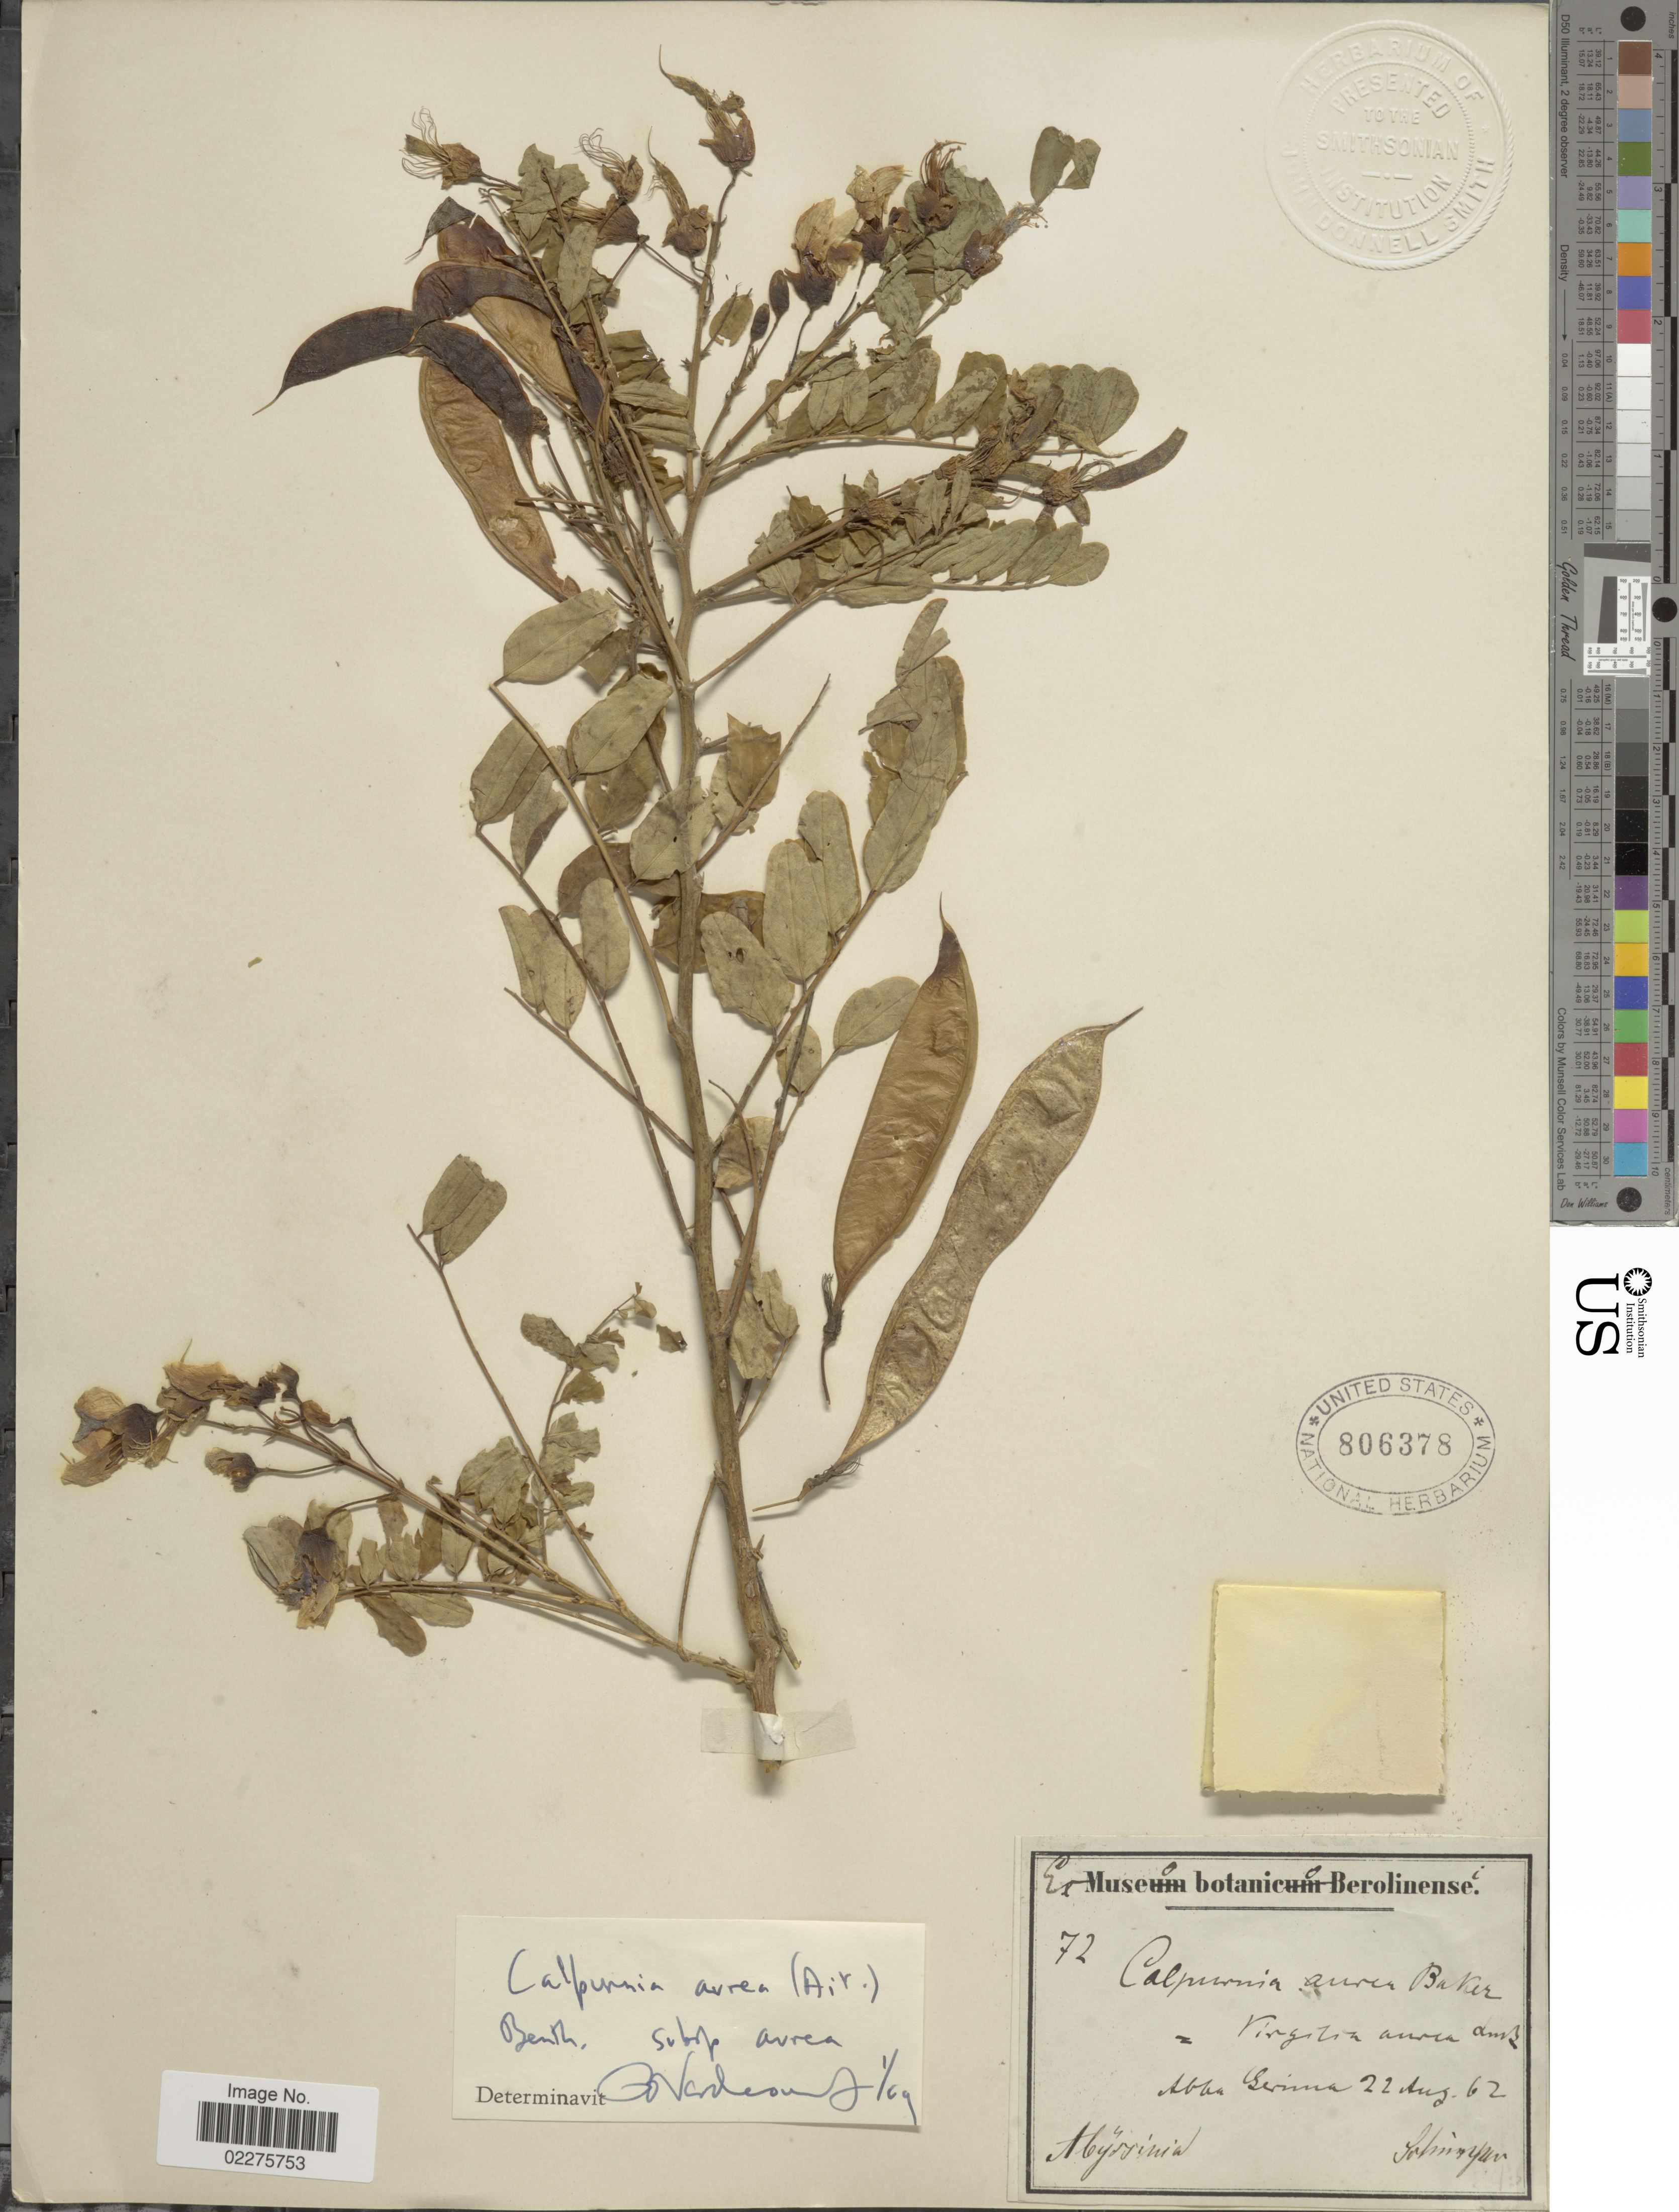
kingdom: Plantae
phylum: Tracheophyta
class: Magnoliopsida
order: Fabales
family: Fabaceae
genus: Calpurnia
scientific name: Calpurnia aurea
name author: (Aiton) Benth.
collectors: -. Schimper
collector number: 72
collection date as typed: Transcribed d/m/y: 22/8/62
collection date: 1862-08-22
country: Ethiopia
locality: Abyssinia. Abba Serina [interpreted]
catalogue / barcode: US 806378